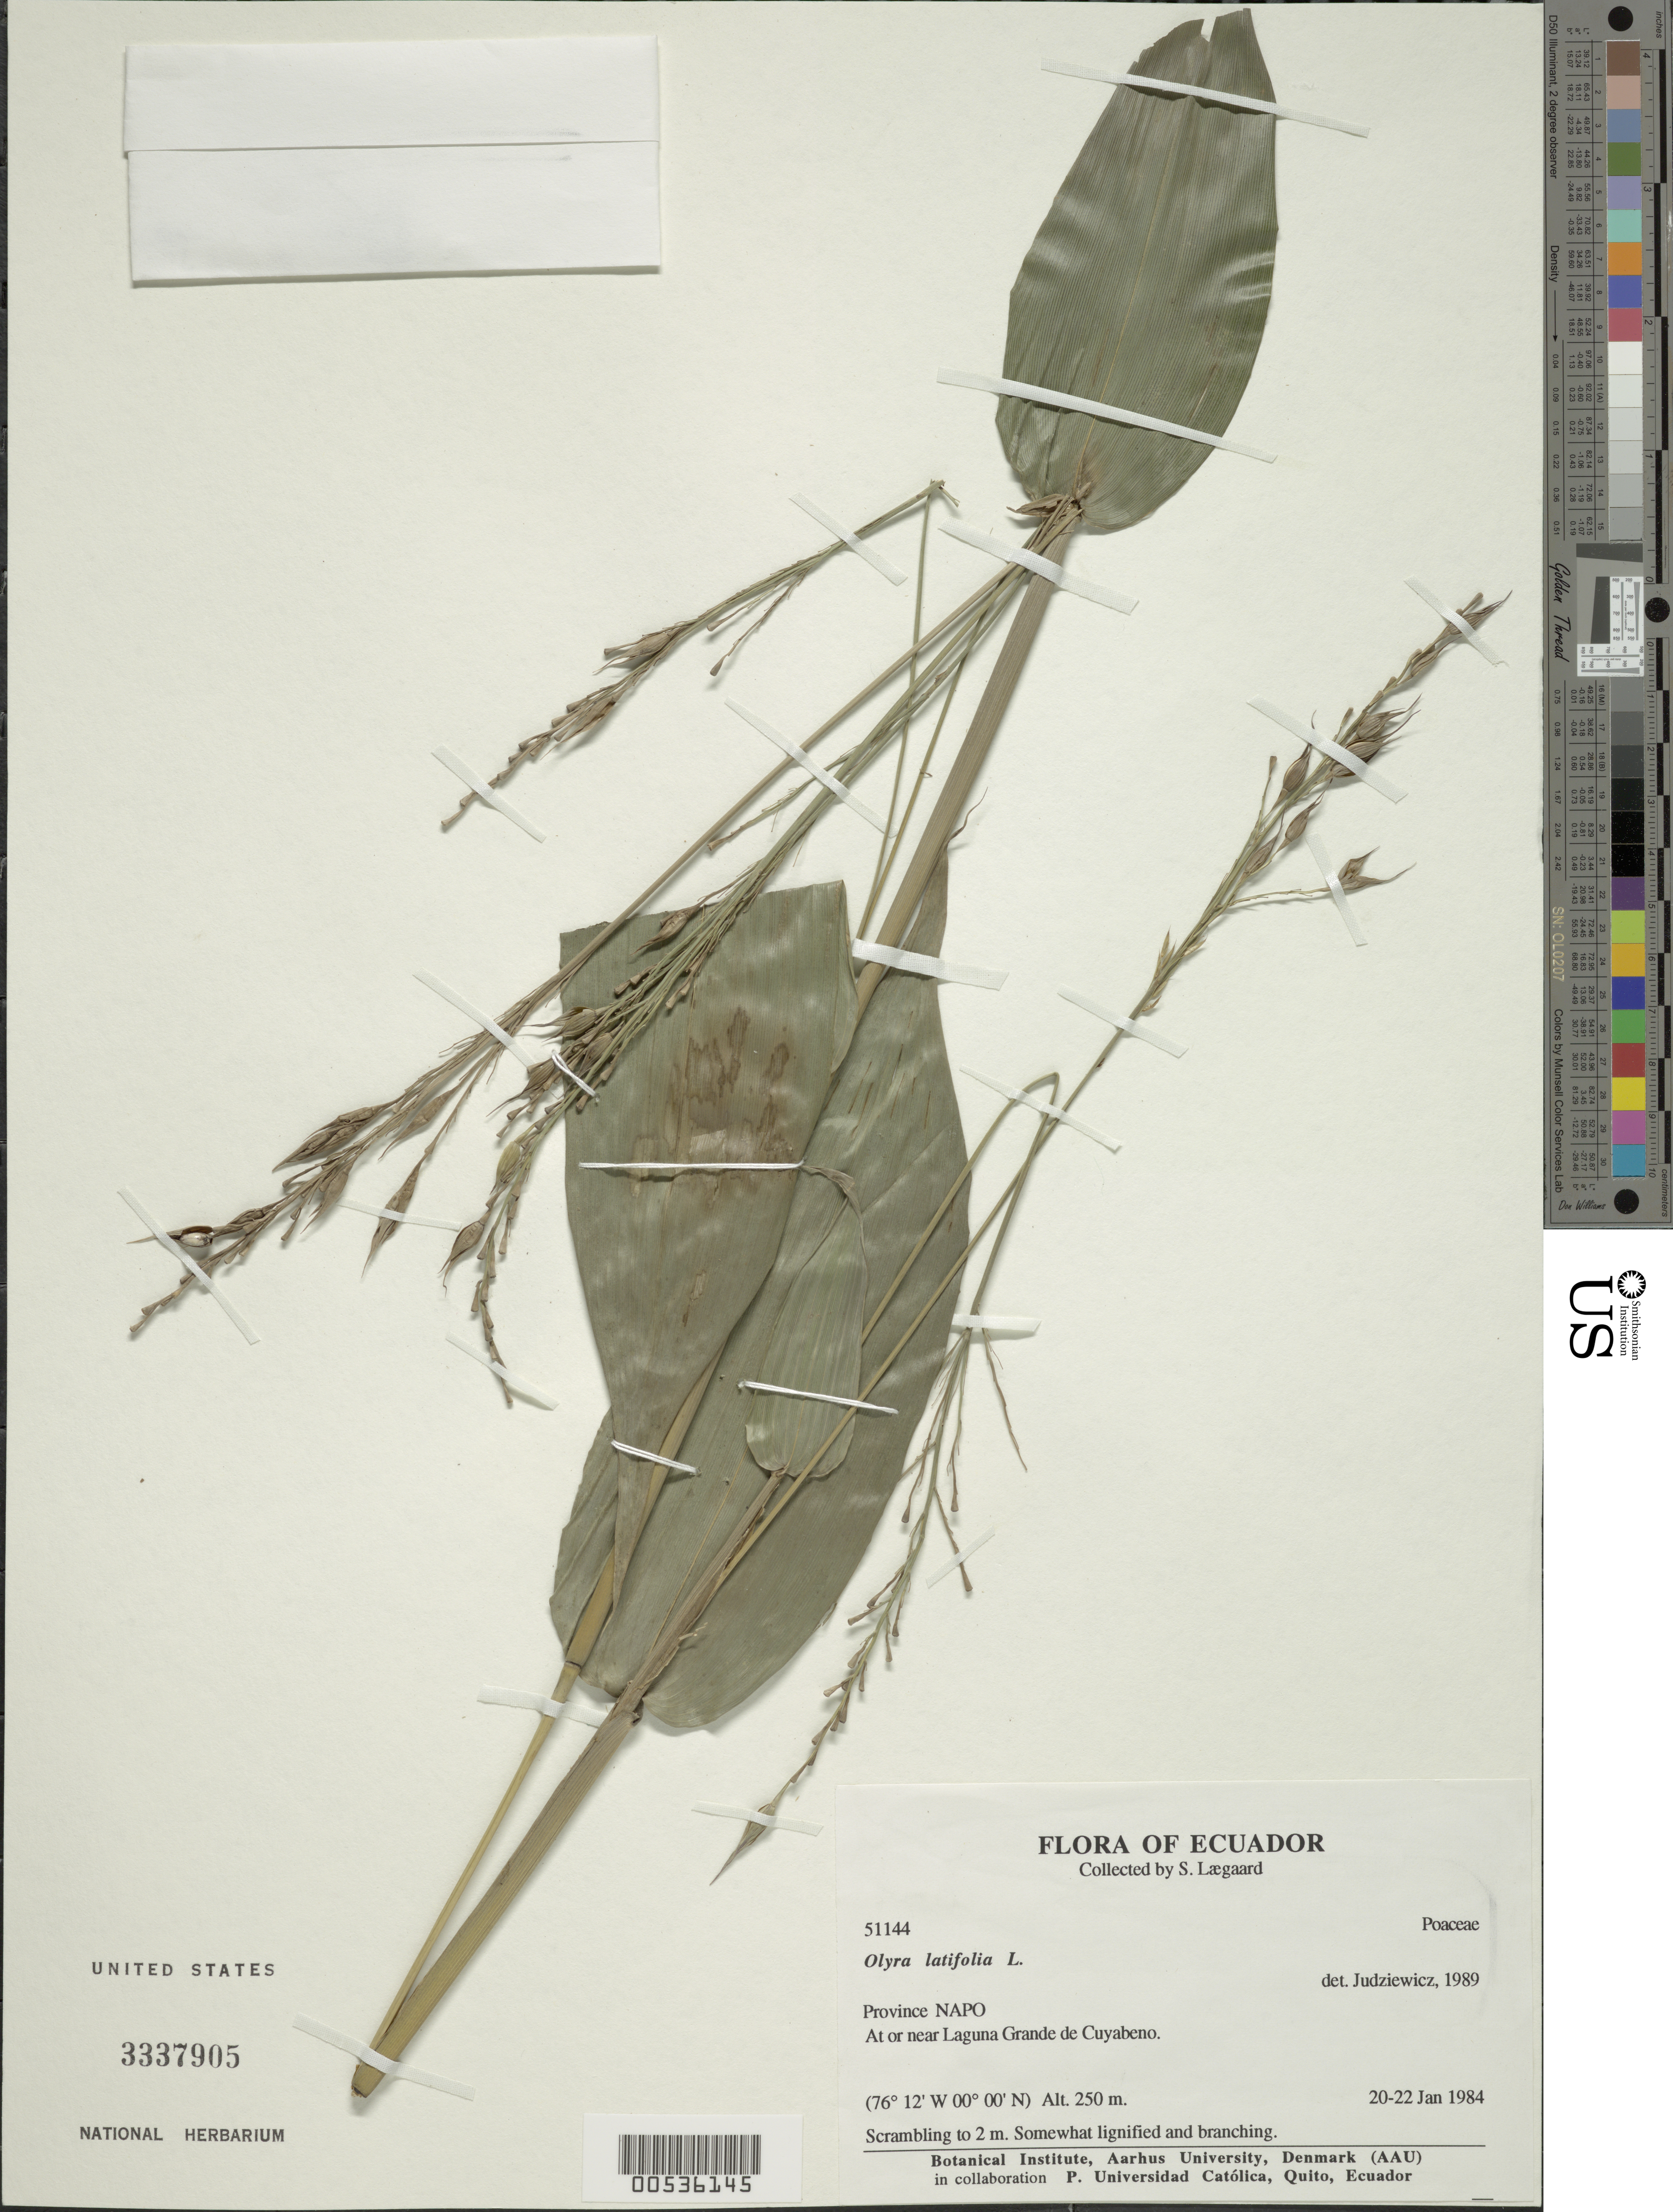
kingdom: Plantae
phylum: Tracheophyta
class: Liliopsida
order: Poales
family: Poaceae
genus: Olyra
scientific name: Olyra latifolia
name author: L.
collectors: S. Lægaard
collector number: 51144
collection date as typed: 20 Jan 1984 to 22 Jan 1984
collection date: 1984-01-20/1984-01-22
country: Ecuador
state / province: Napo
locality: Near Laguna Grande de cuyabeno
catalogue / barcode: US 3337905